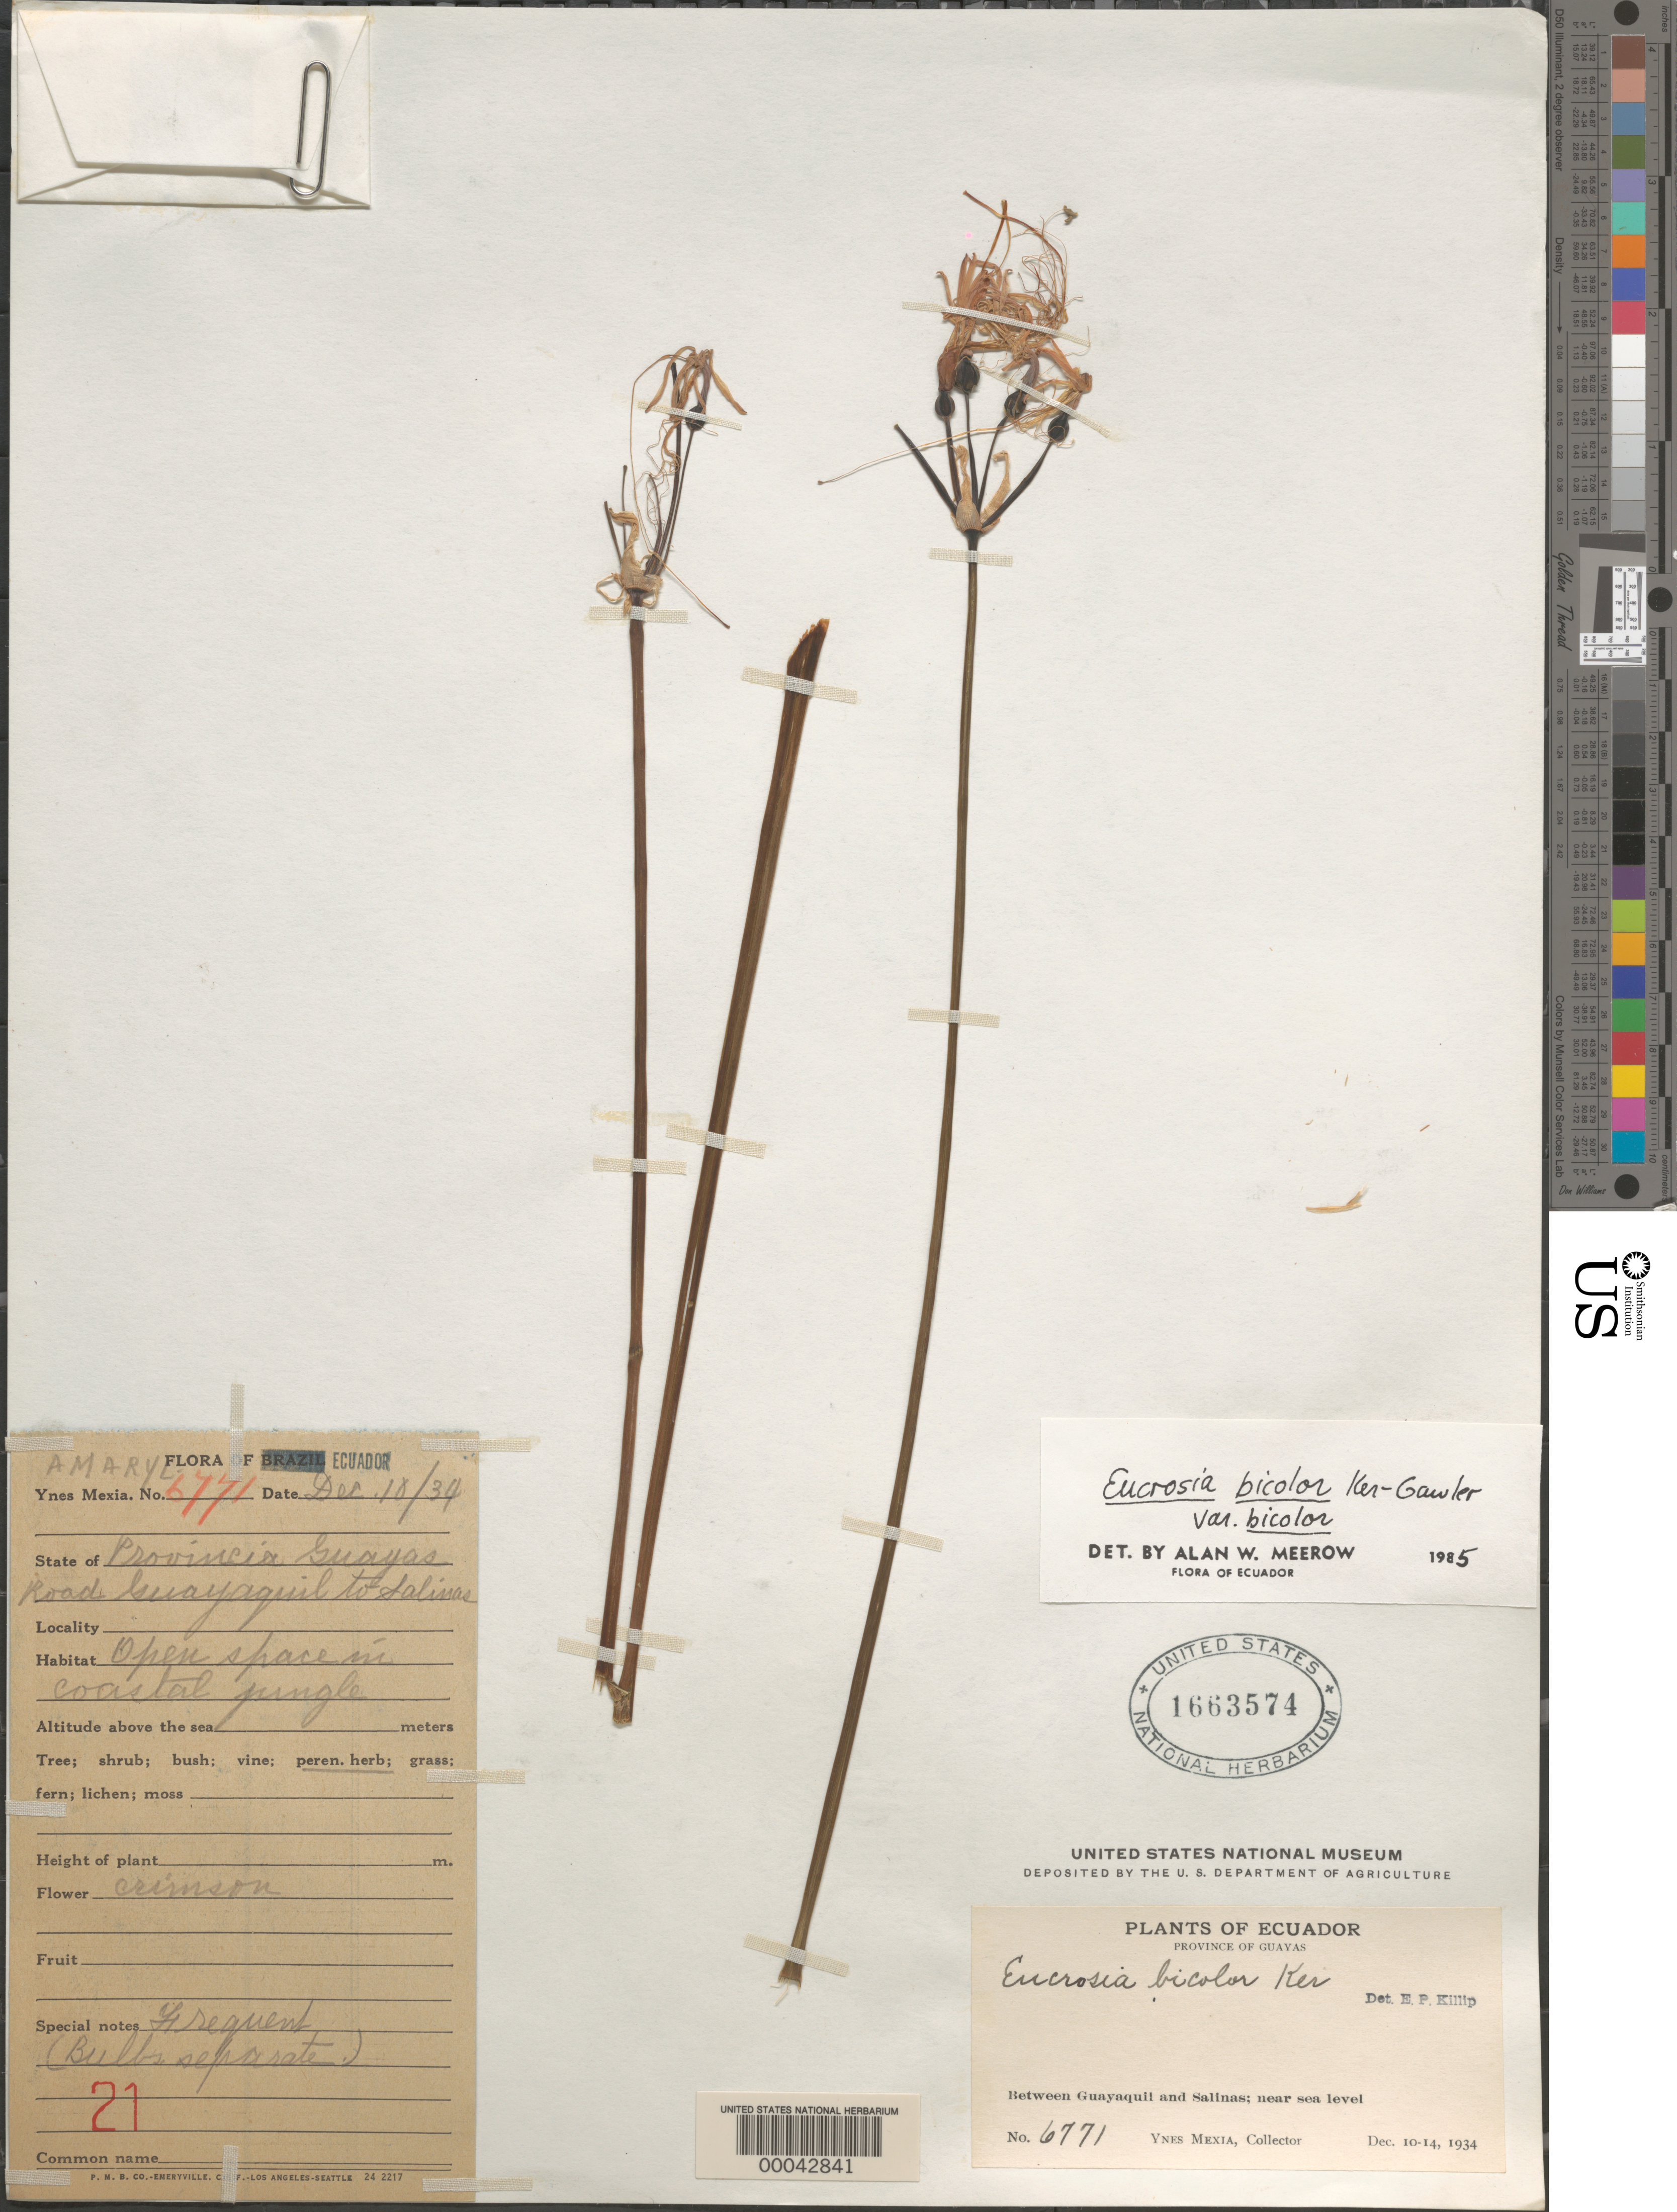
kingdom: Plantae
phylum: Tracheophyta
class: Liliopsida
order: Asparagales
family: Amaryllidaceae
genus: Eucrosia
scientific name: Eucrosia bicolor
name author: Ker Gawl.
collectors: Y. Mexia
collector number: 6771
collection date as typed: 10 Dec 1934 to 14 Dec 1934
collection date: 1934-12-10/1934-12-14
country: Ecuador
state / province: Guayas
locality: Between Guayaquil and Salinas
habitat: Open space in coastal jungle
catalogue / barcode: US 1663574